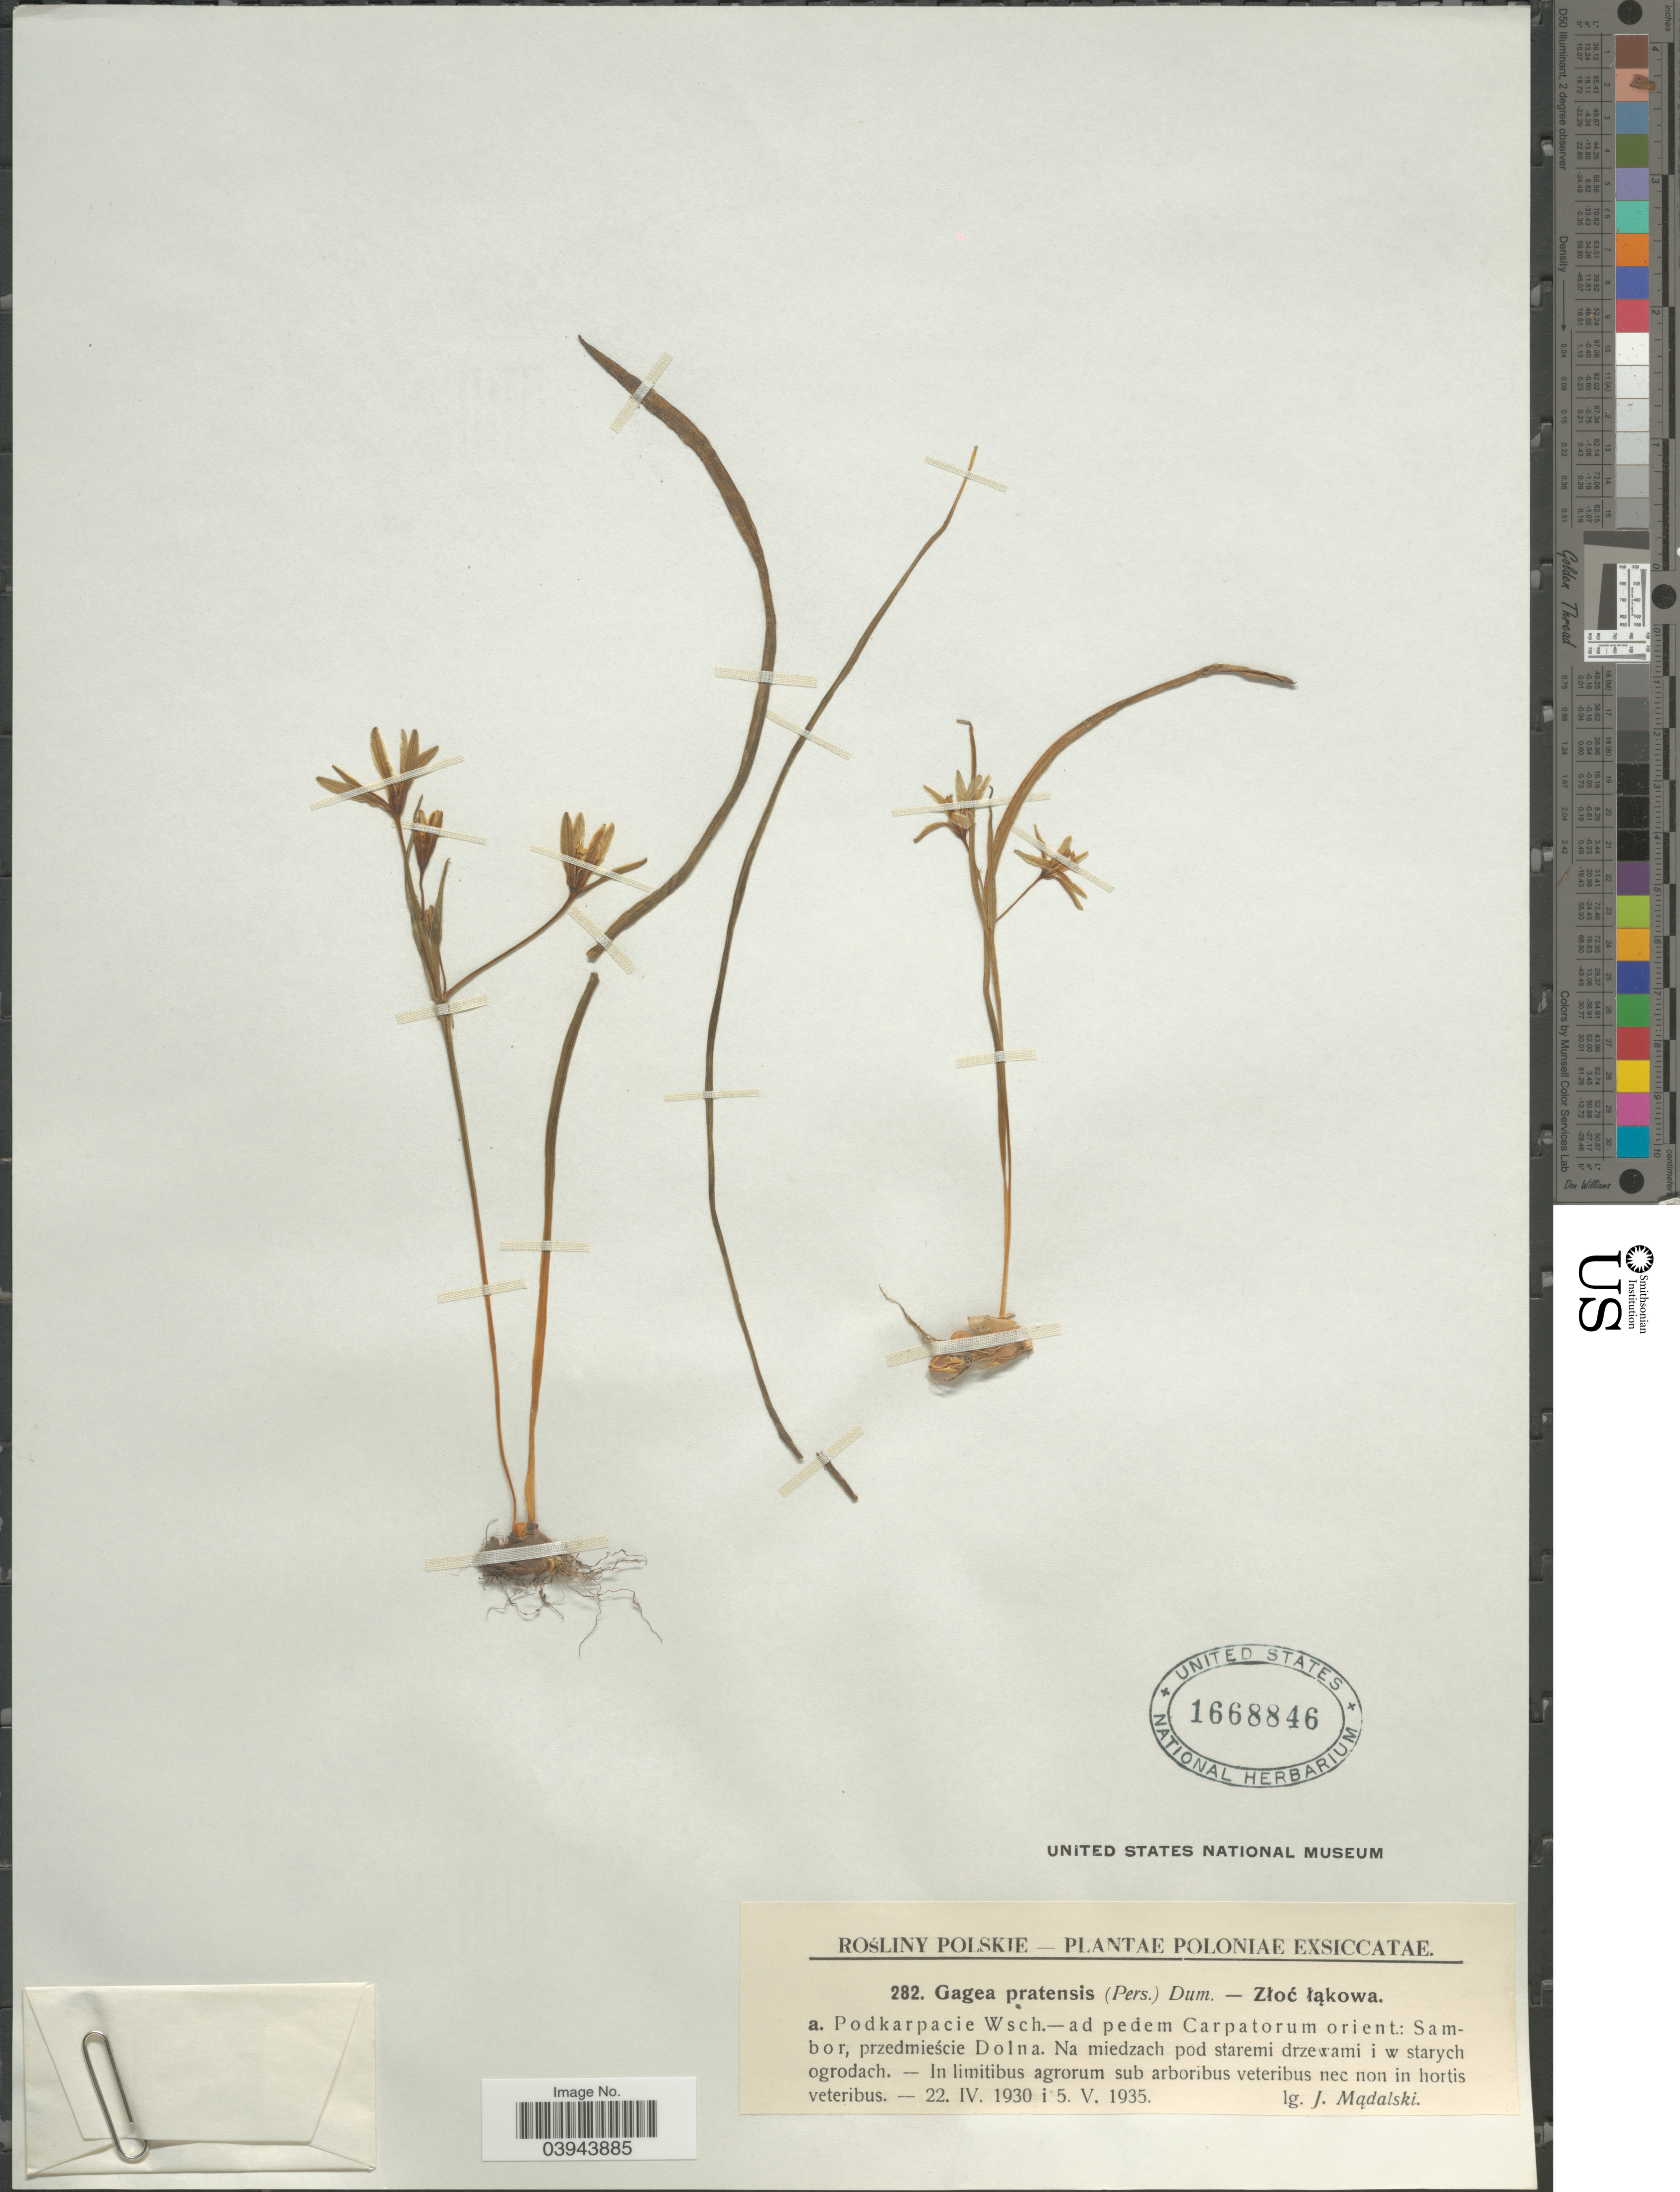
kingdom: Plantae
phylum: Tracheophyta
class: Liliopsida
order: Liliales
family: Liliaceae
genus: Gagea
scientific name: Gagea pratensis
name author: (Pers.) Dumort.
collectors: J. Madalski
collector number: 282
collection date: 1930-04-22/1935-05-05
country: Poland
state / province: Podkarpackie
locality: Podkarpacie Wsch. - ad pedem Carpatorum orient.: Sambor, przedmieście Dolna.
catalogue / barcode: US 1668846